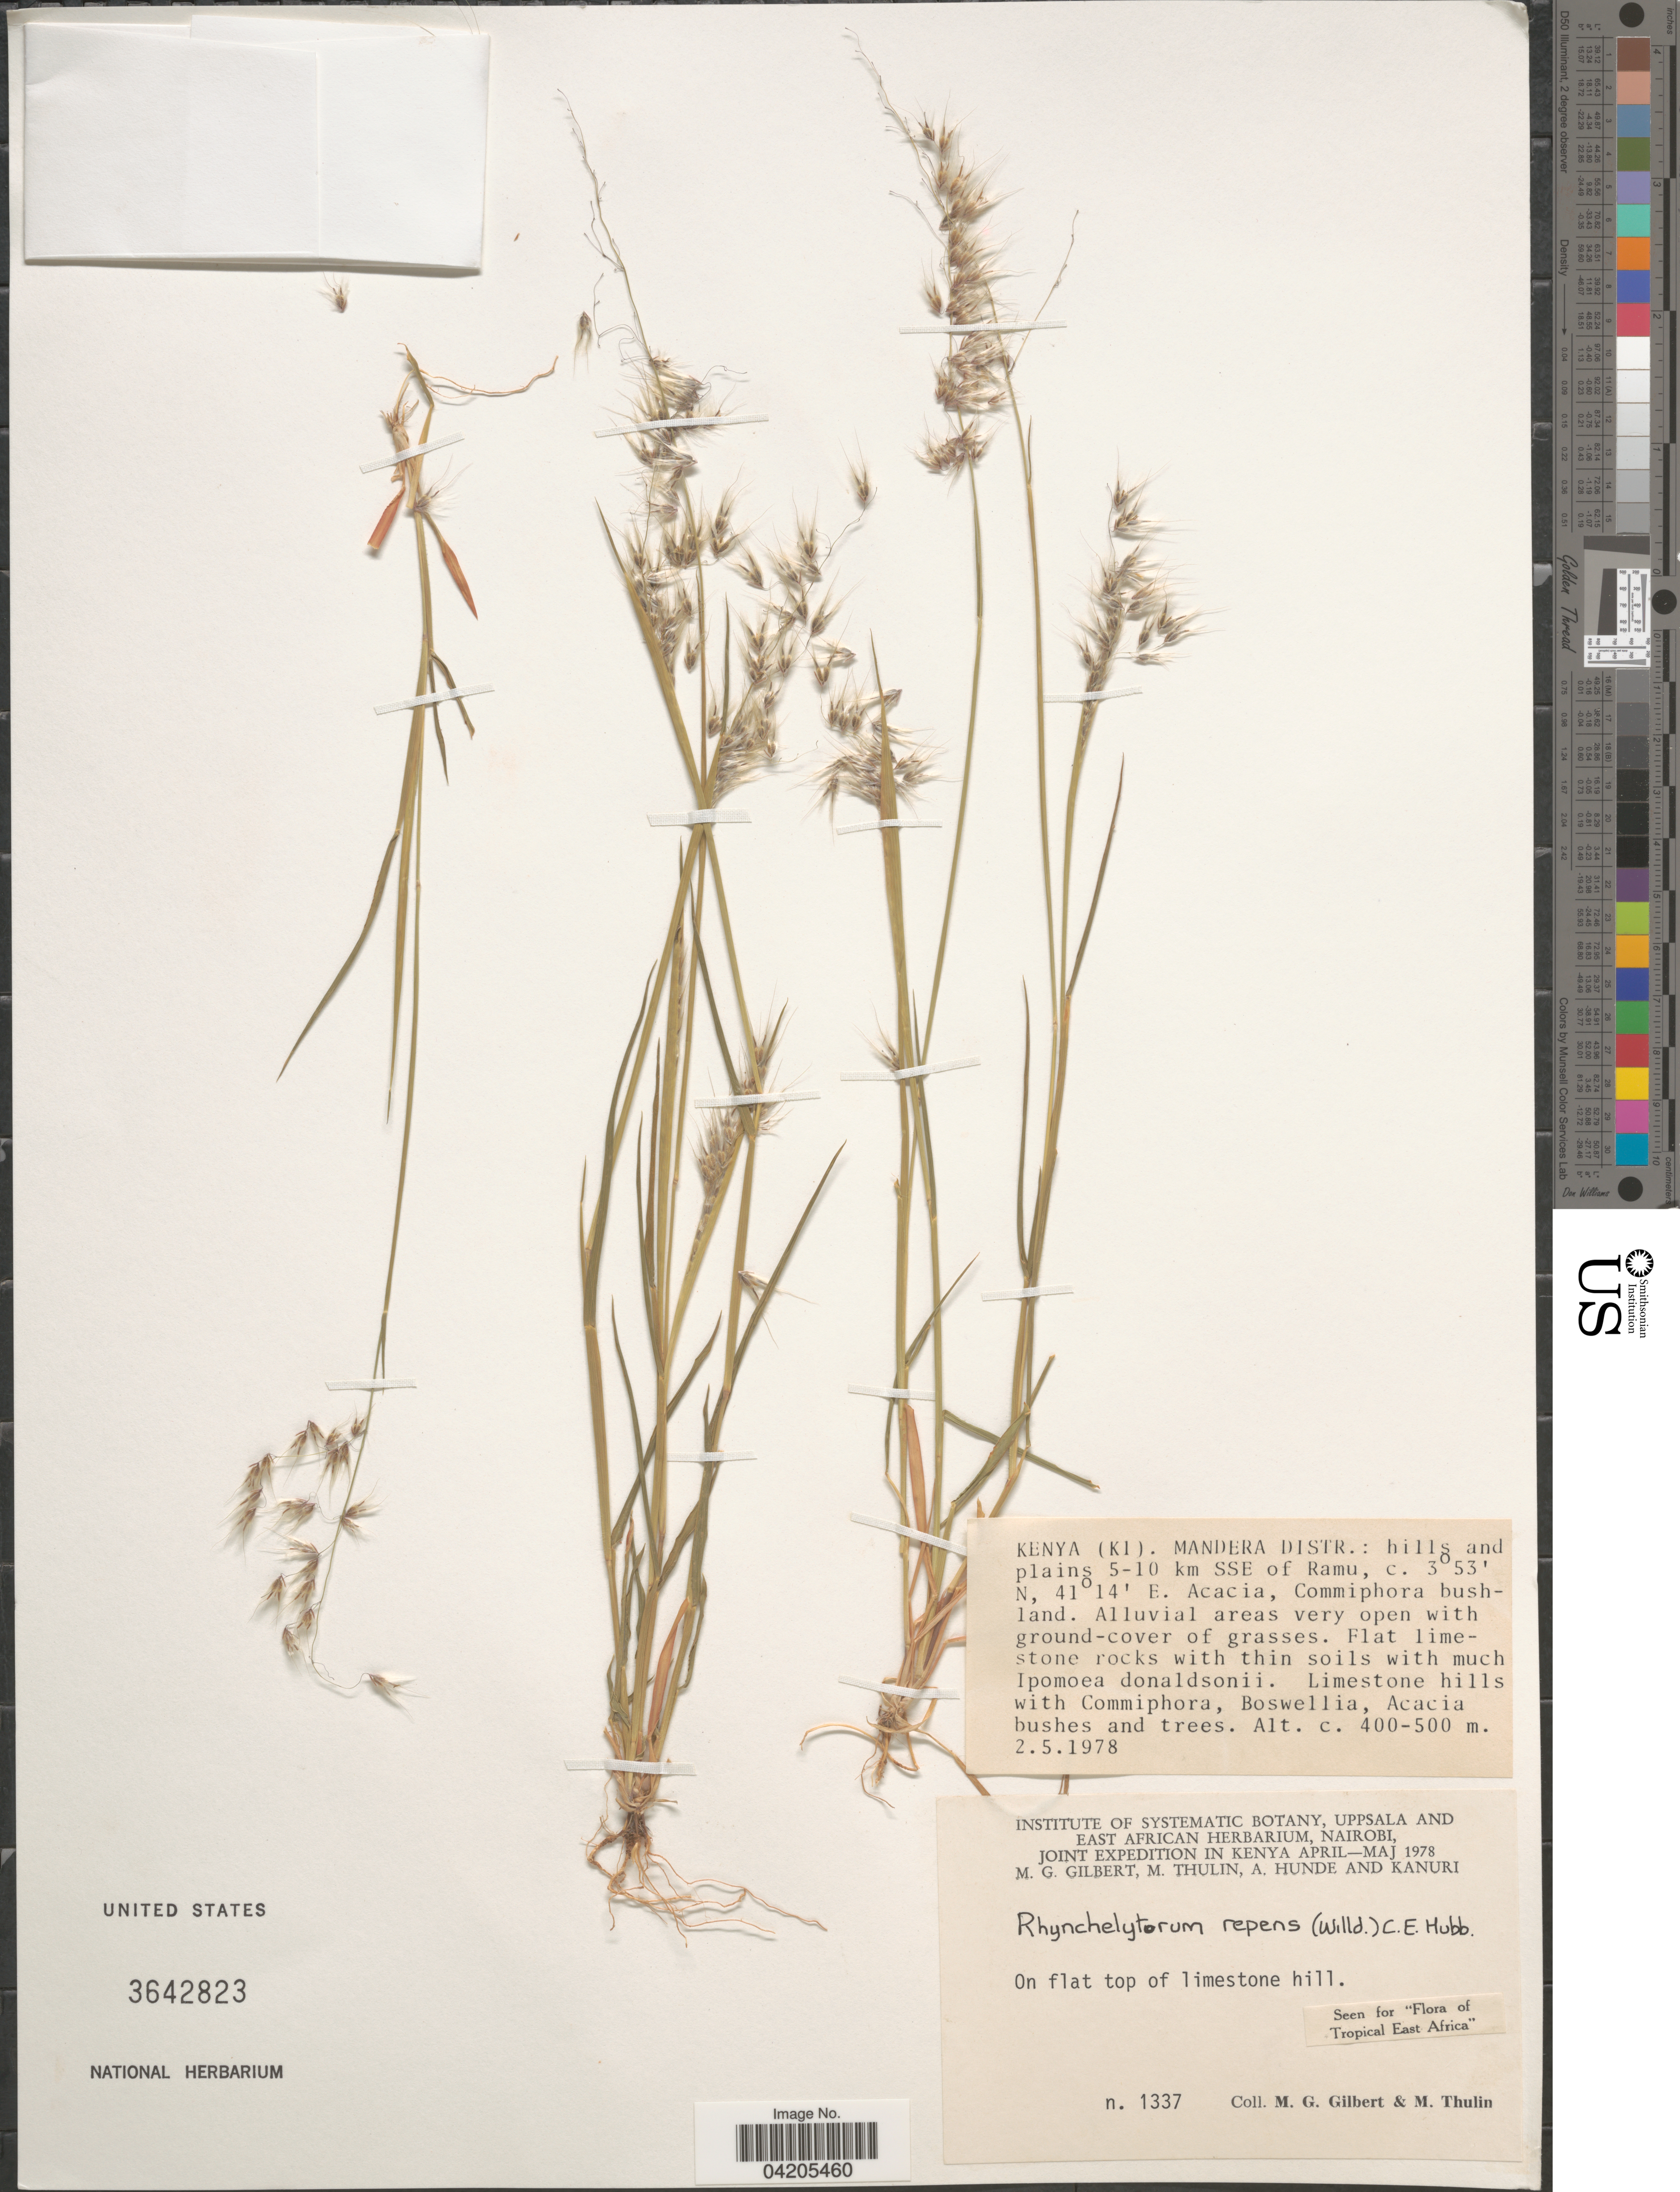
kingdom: Plantae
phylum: Tracheophyta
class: Liliopsida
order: Poales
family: Poaceae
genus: Melinis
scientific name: Melinis repens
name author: (Willd.) Zizka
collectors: M. G. Gilbert, M. Thulin, A. Hunde & -. Kanuri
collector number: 1337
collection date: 1978-05-02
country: Kenya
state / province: Mandera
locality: Joint Expedition in Kenya April-Maj 1978. (K1). Mandera Distr.: hills and plains 5-10 km SSE of Ramu.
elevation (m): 400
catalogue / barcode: US 3642823